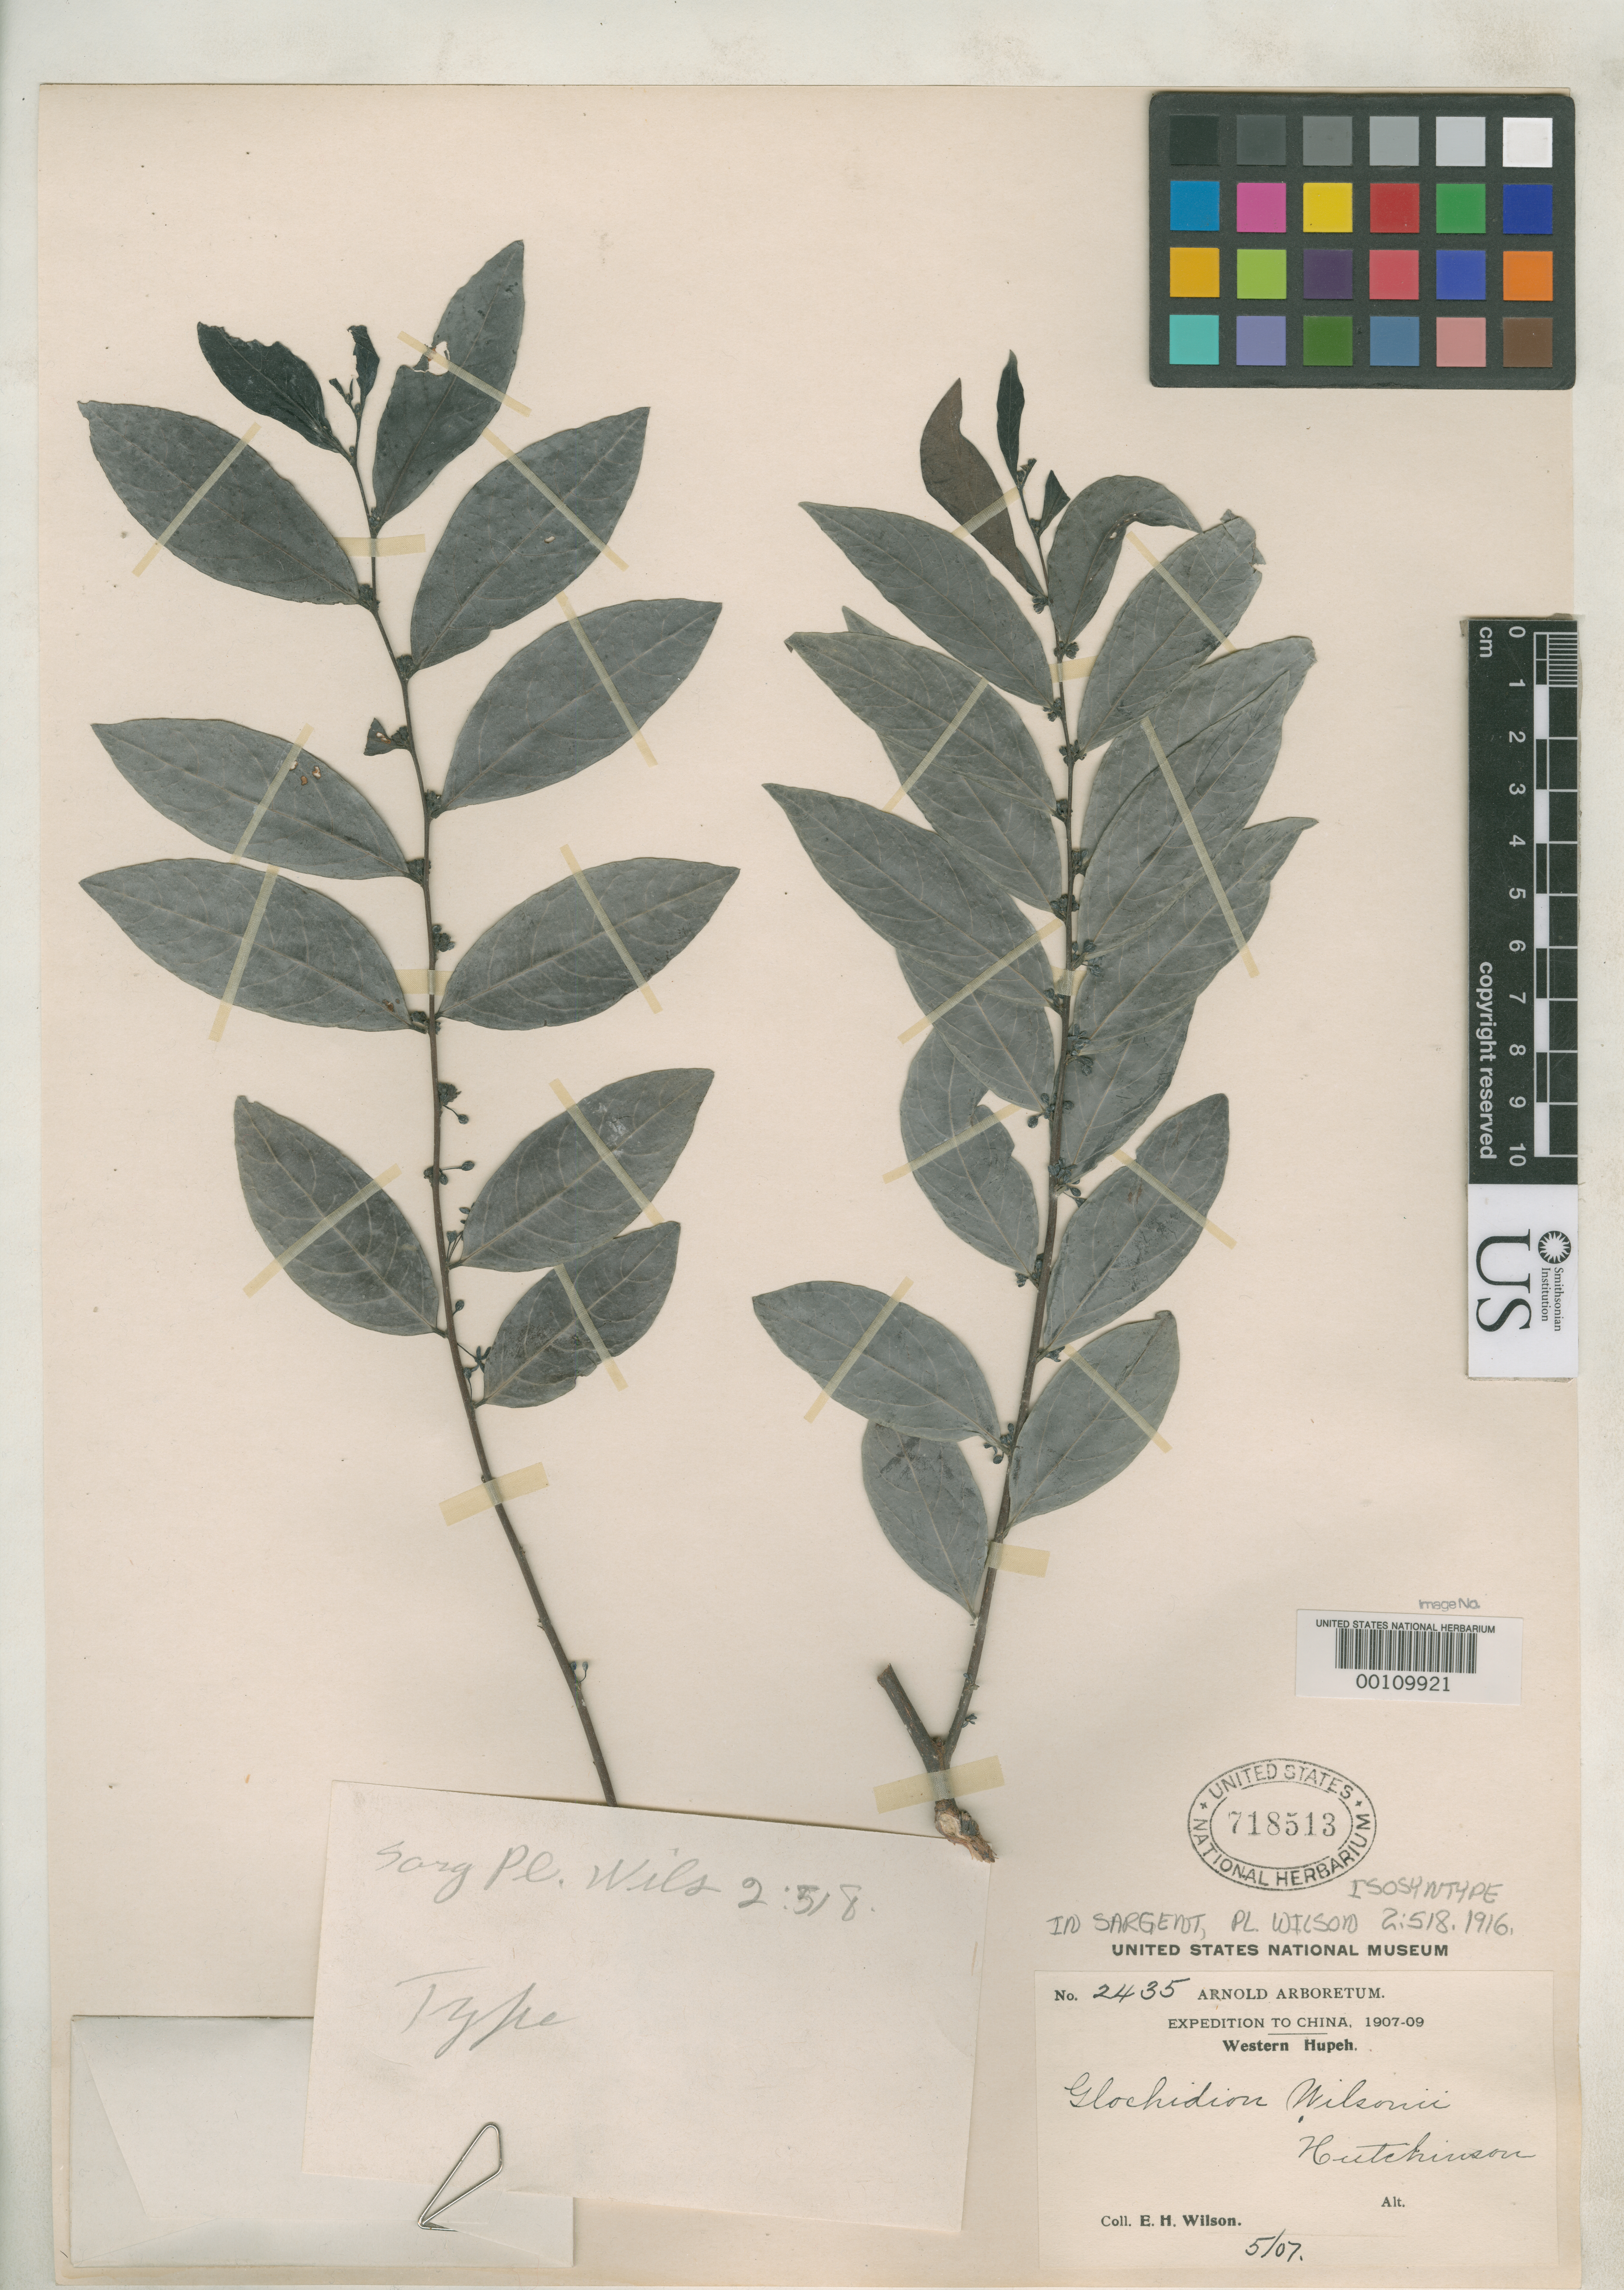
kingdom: Plantae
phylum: Tracheophyta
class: Magnoliopsida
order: Malpighiales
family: Phyllanthaceae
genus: Glochidion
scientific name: Glochidion wilsonii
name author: Hutch. in Sarg.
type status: Isosyntype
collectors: E. H. Wilson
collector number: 2435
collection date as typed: May 1907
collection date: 1907-05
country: China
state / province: Hubei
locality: Changlo Hsien.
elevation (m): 650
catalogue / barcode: US 718513